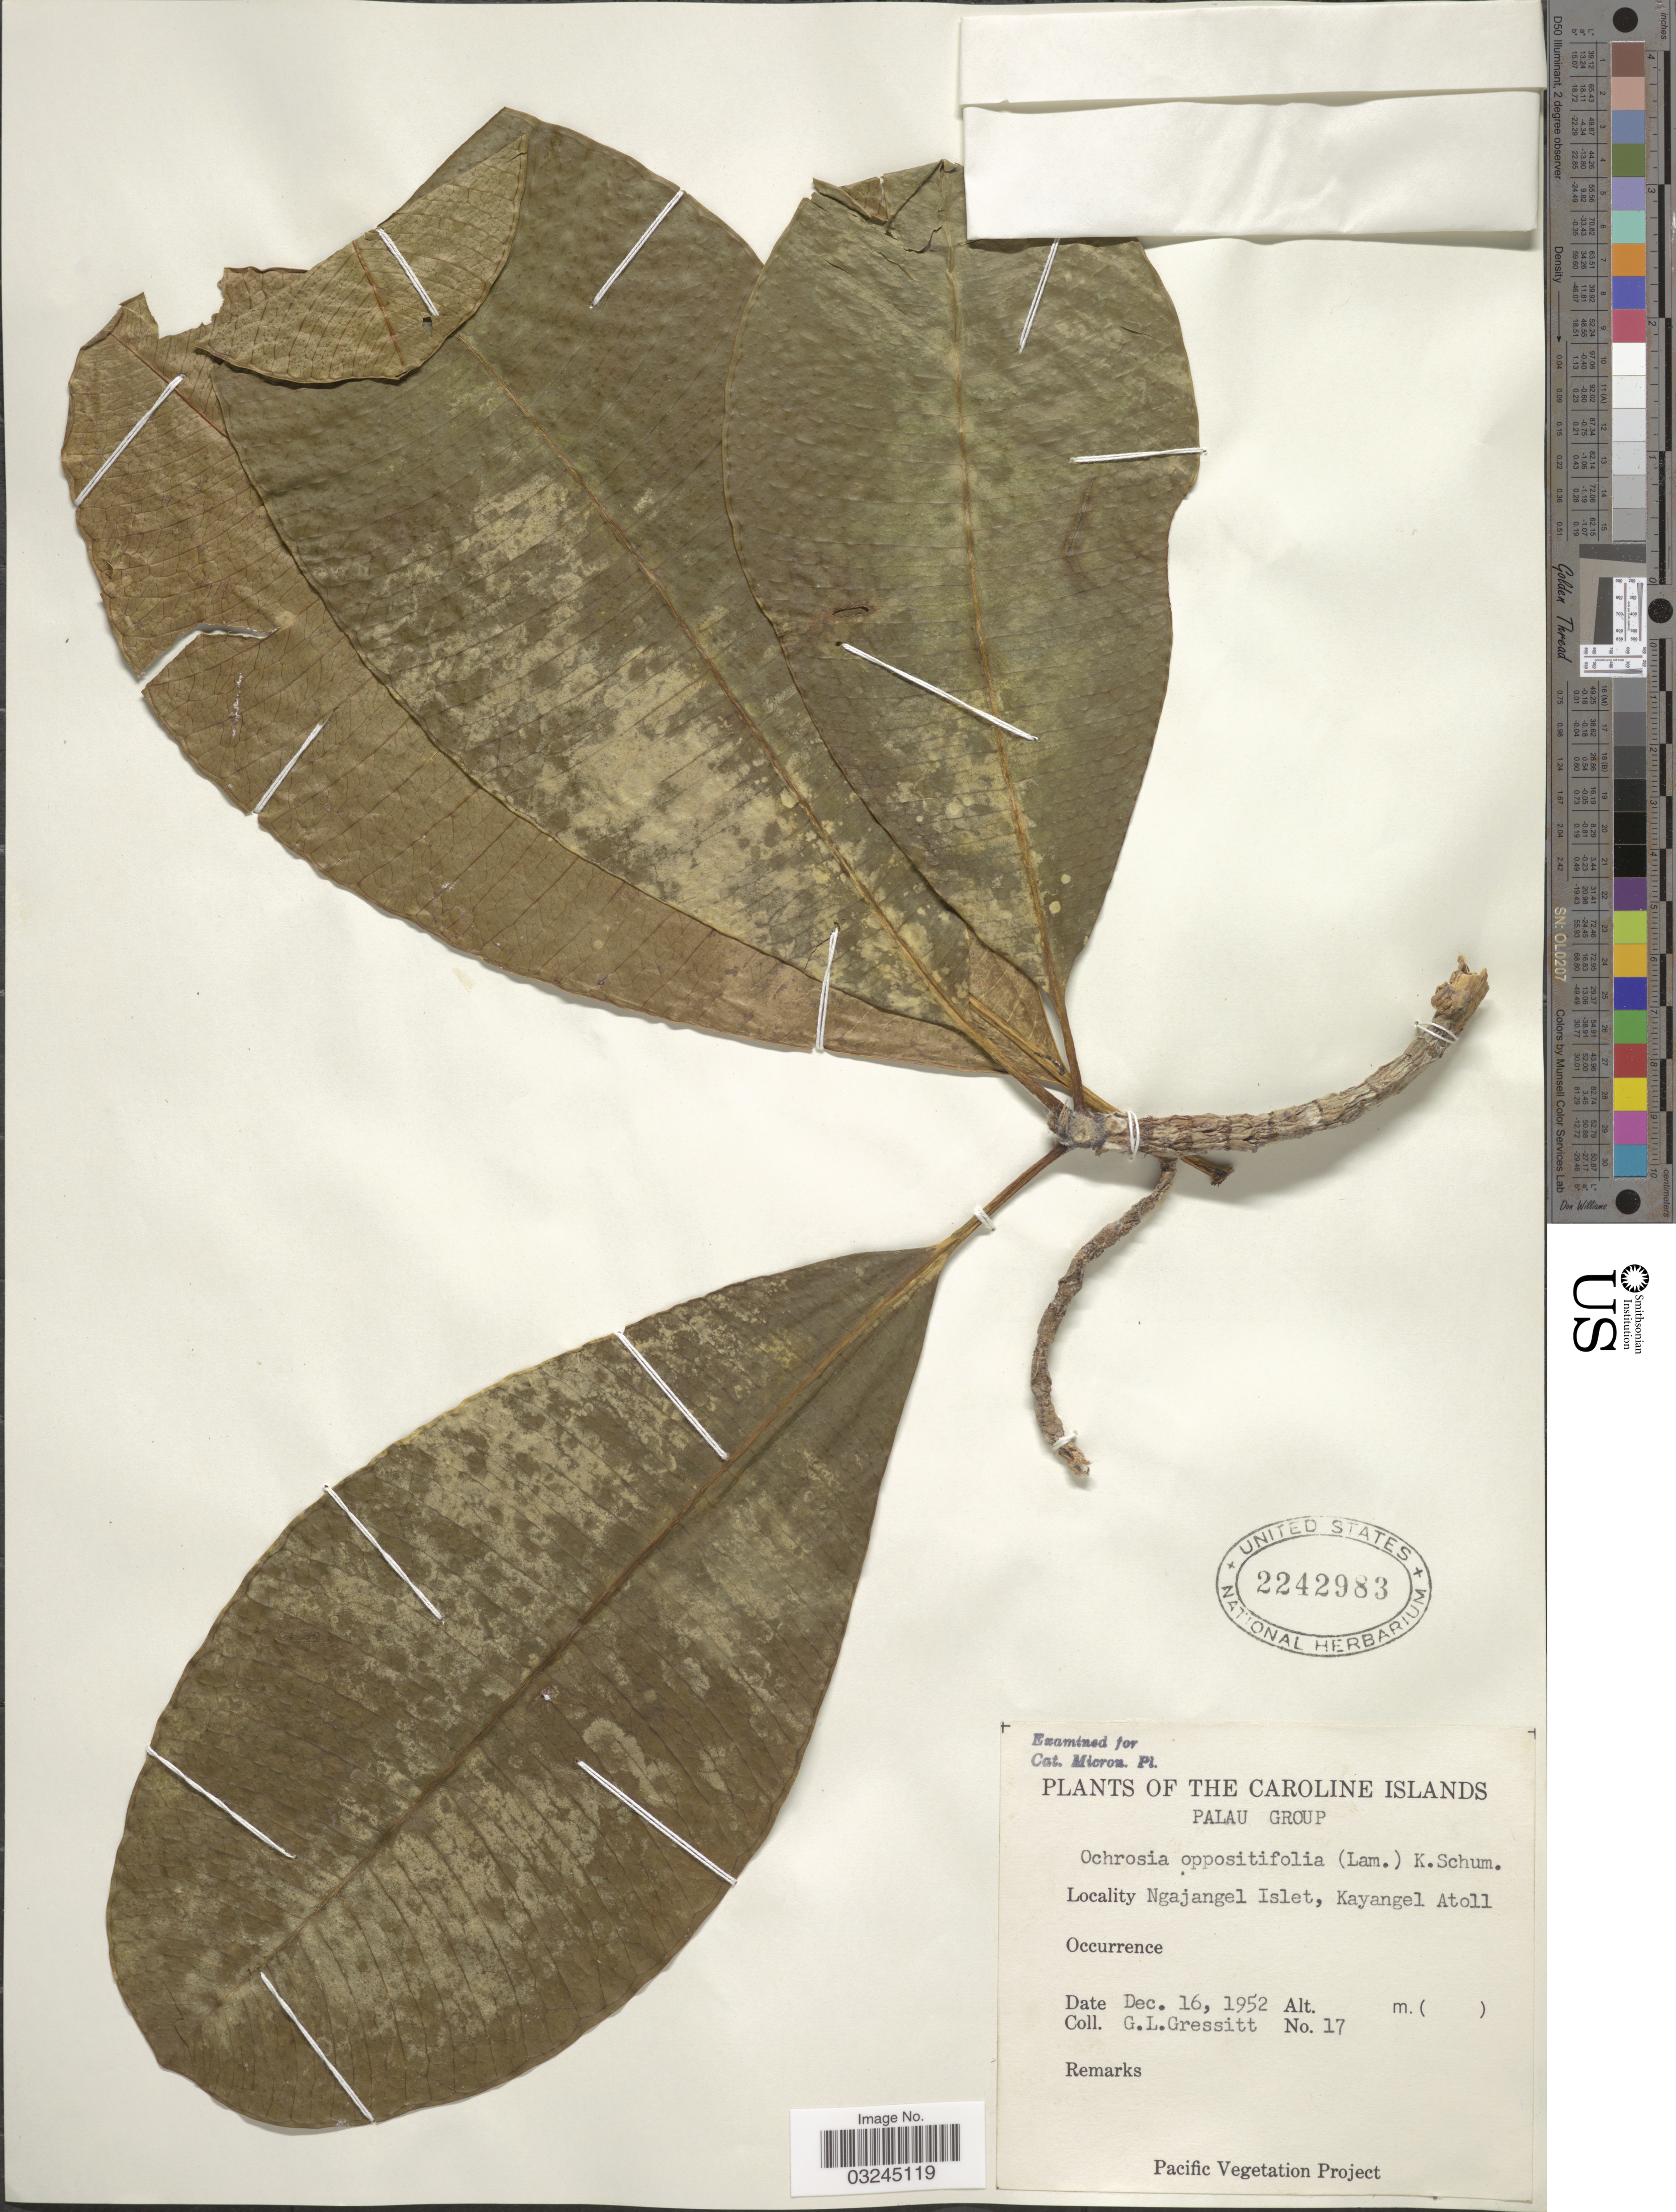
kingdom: Plantae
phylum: Tracheophyta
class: Magnoliopsida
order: Gentianales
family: Apocynaceae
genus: Ochrosia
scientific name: Ochrosia oppositifolia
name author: (Lam.) K. Schum.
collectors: G. Gressitt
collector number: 17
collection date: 1952-12-16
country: Palau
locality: The Caroline Islands. Palau Group. Ngajangel Islet, Kayangel Atoll.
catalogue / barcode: US 2242983